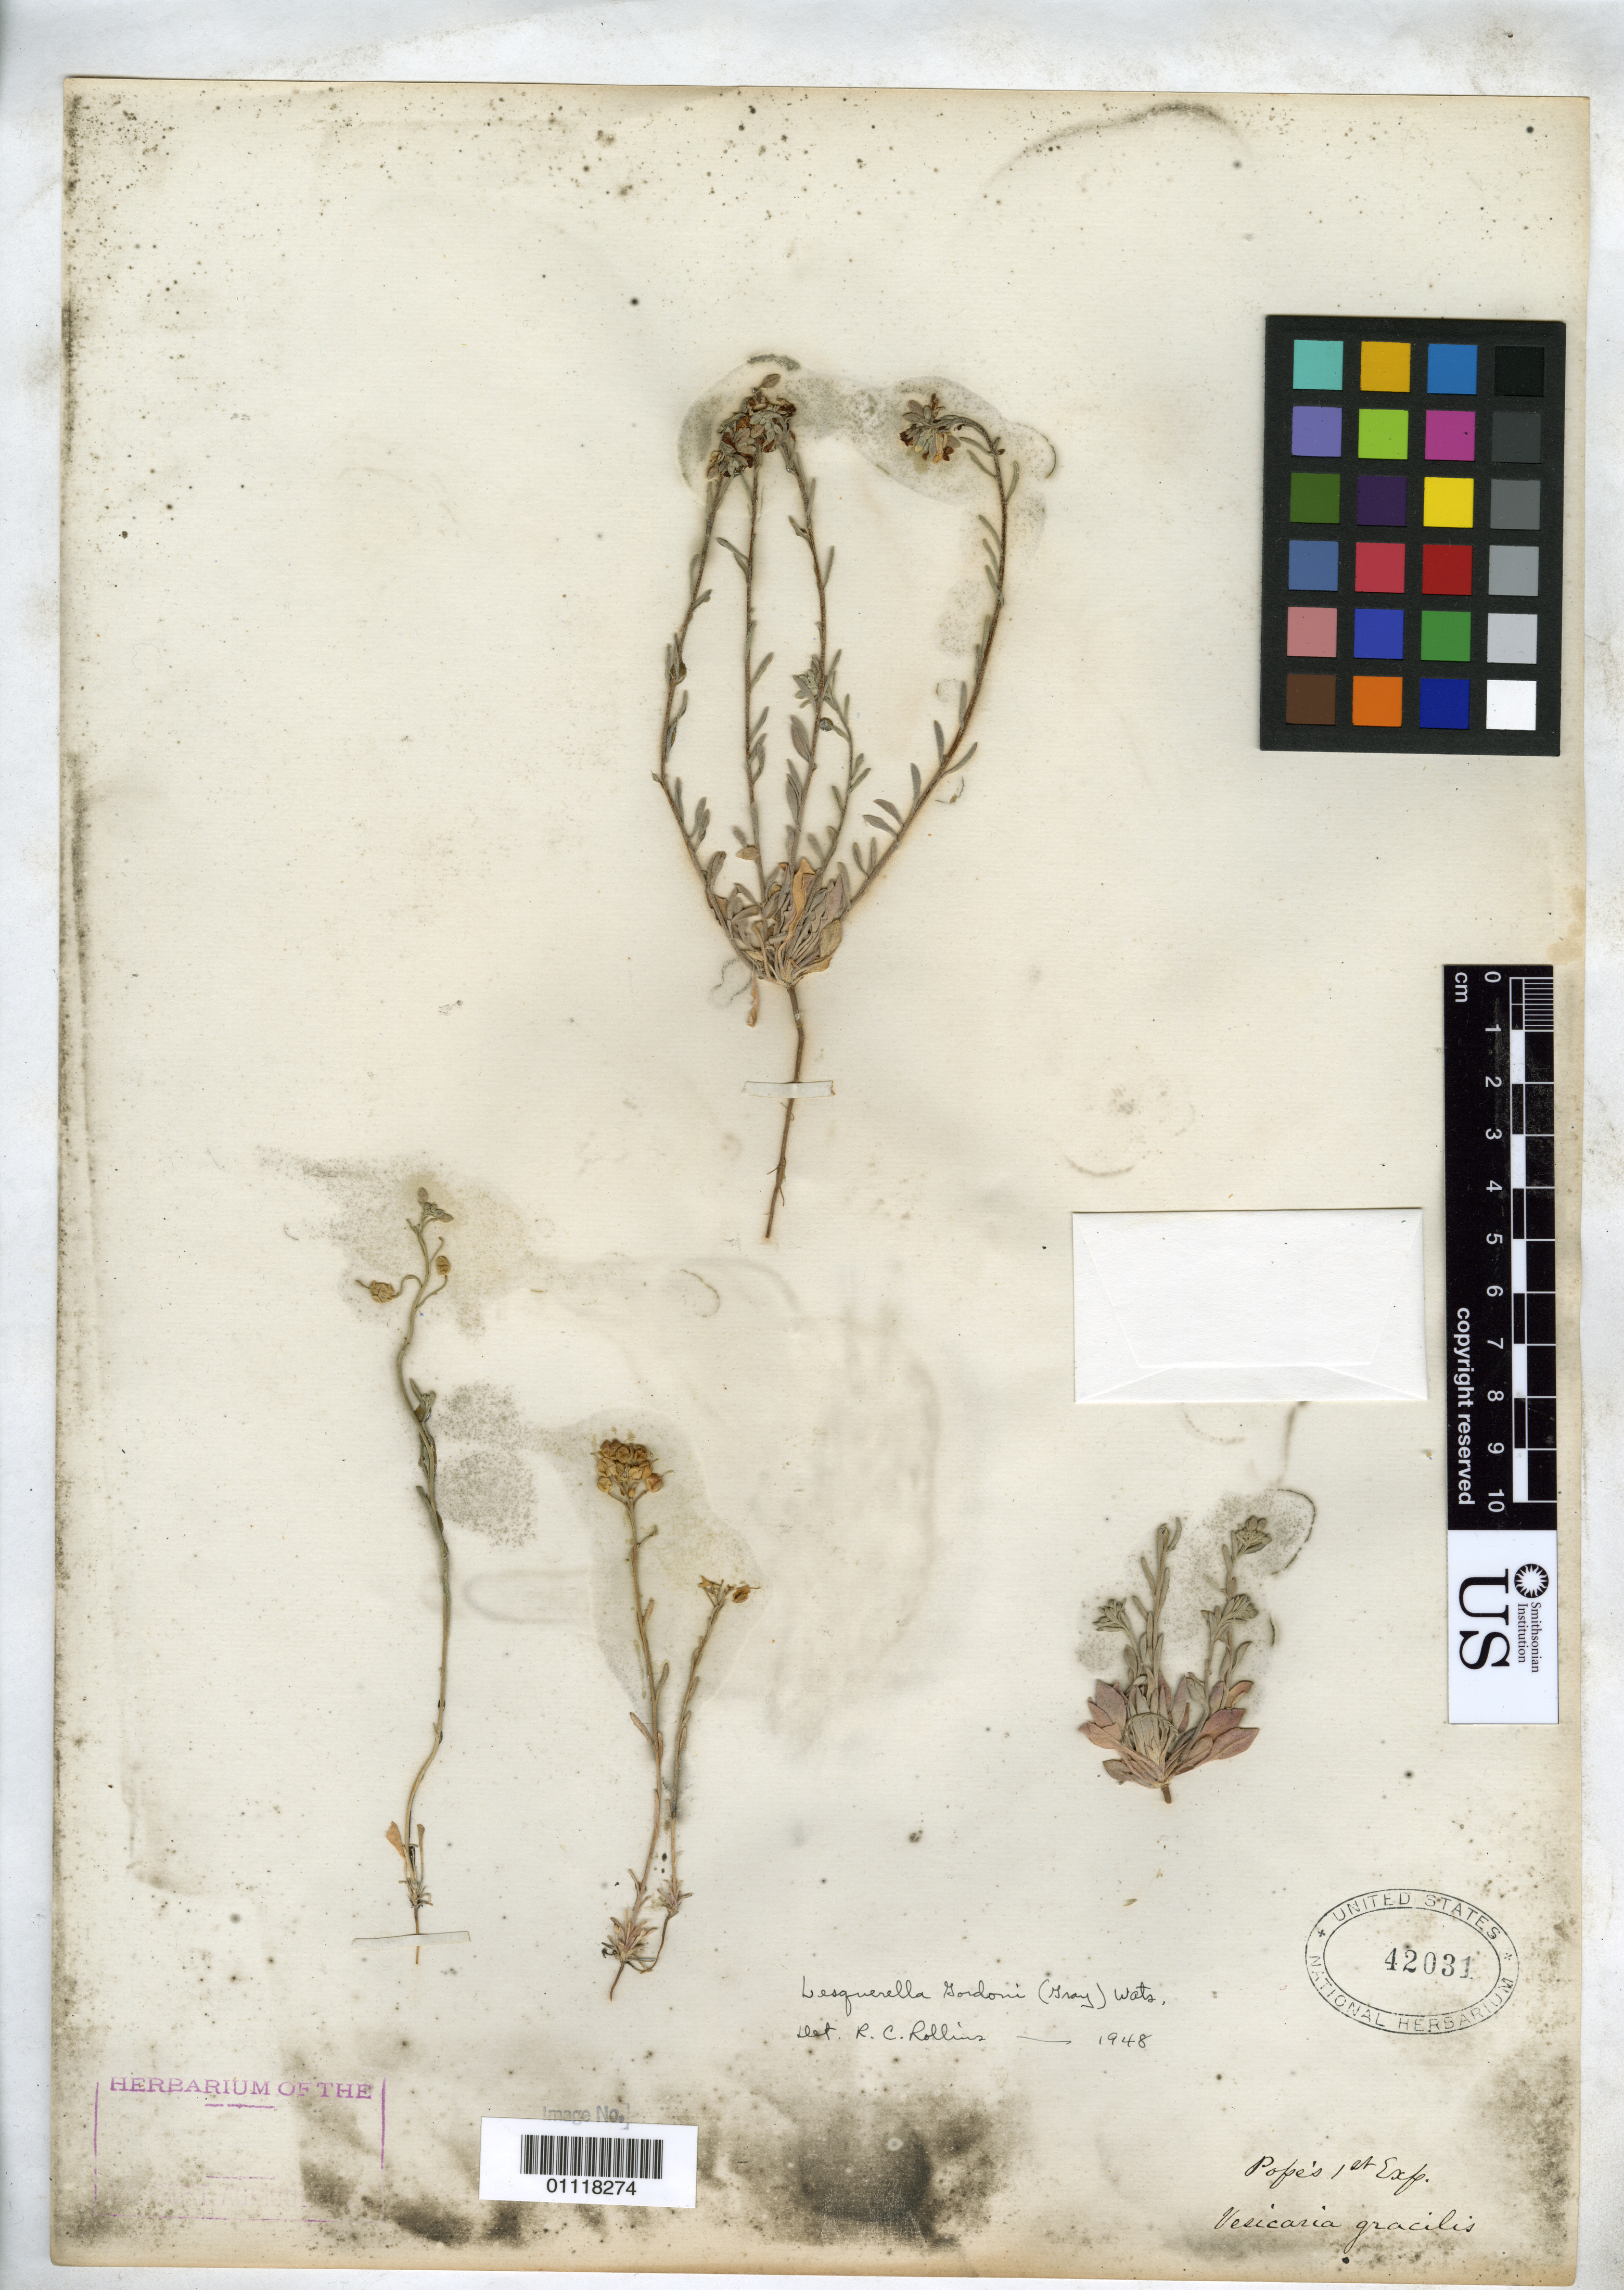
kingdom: Plantae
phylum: Tracheophyta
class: Magnoliopsida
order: Brassicales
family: Brassicaceae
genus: Lesquerella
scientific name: Lesquerella gordonii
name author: (A. Gray) S. Watson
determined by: Rollins, Reed C., (GH), Harvard University Herbaria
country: United States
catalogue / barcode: US 42031